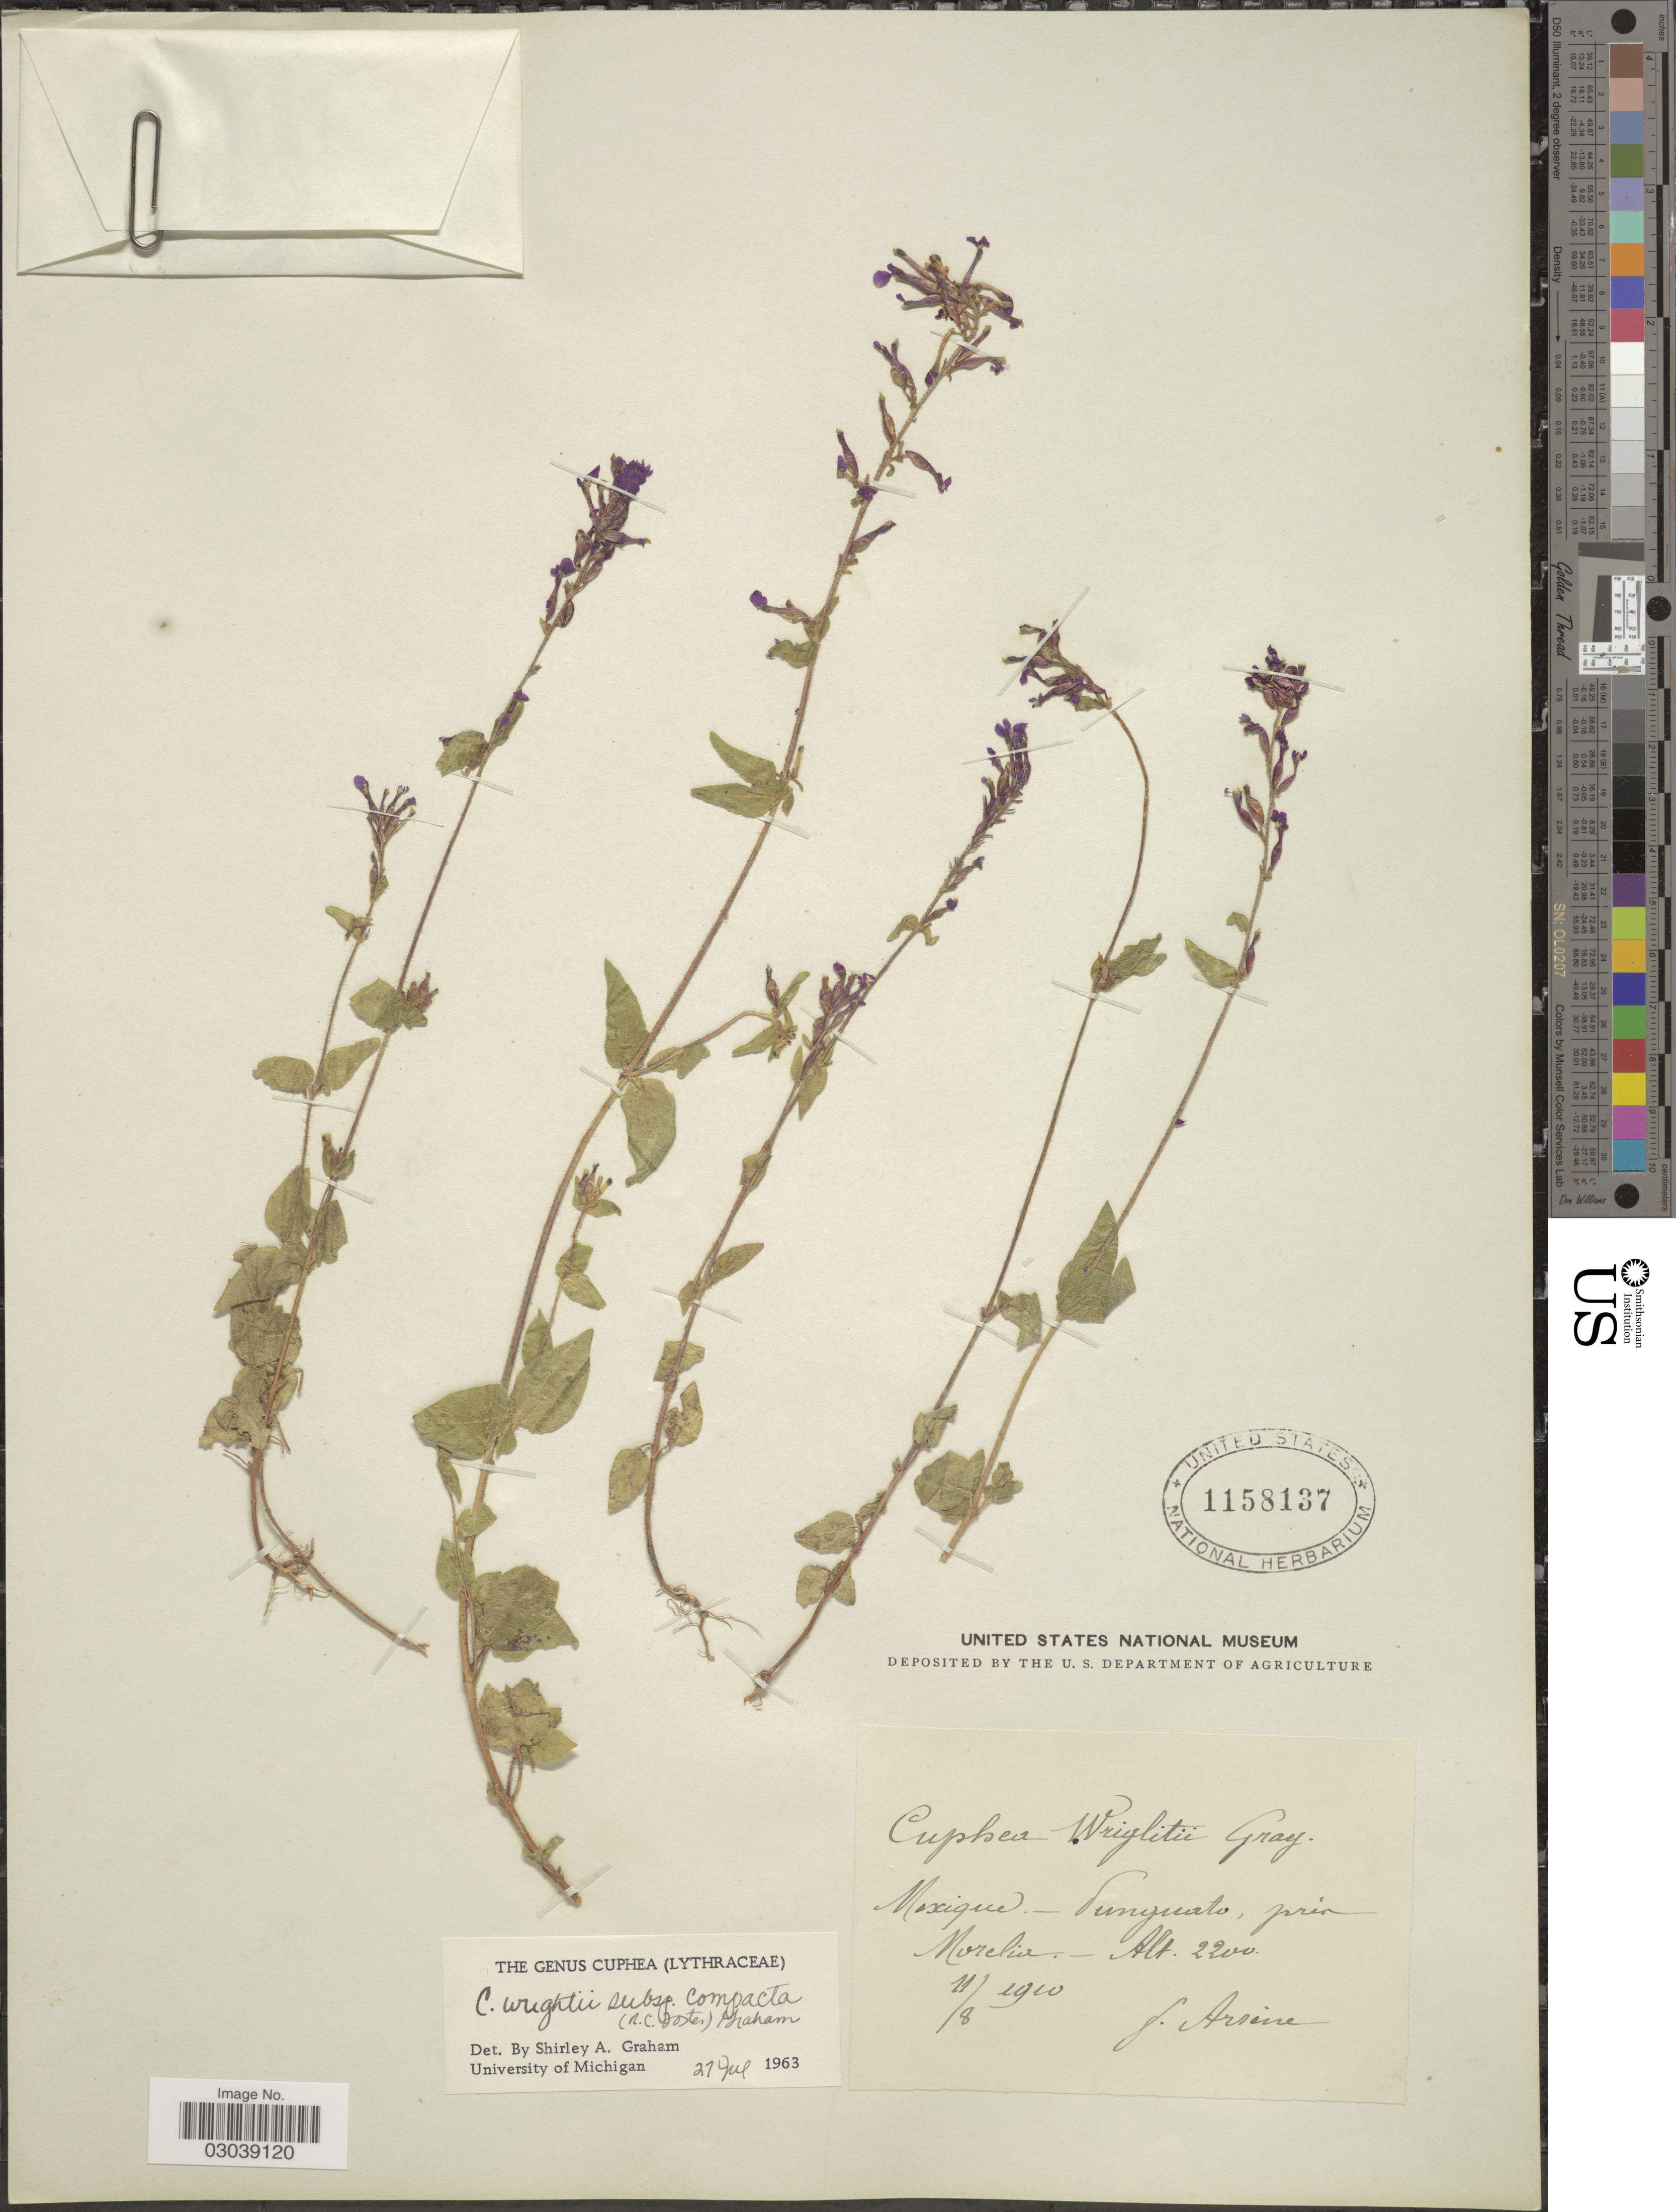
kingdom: Plantae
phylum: Tracheophyta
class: Magnoliopsida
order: Myrtales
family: Lythraceae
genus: Cuphea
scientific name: Cuphea wrightii subsp. compacta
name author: R.C. Foster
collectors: F. Arsène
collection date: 1910-08-11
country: Mexico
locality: Punguato, prés Morelia.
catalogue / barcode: US 1158137